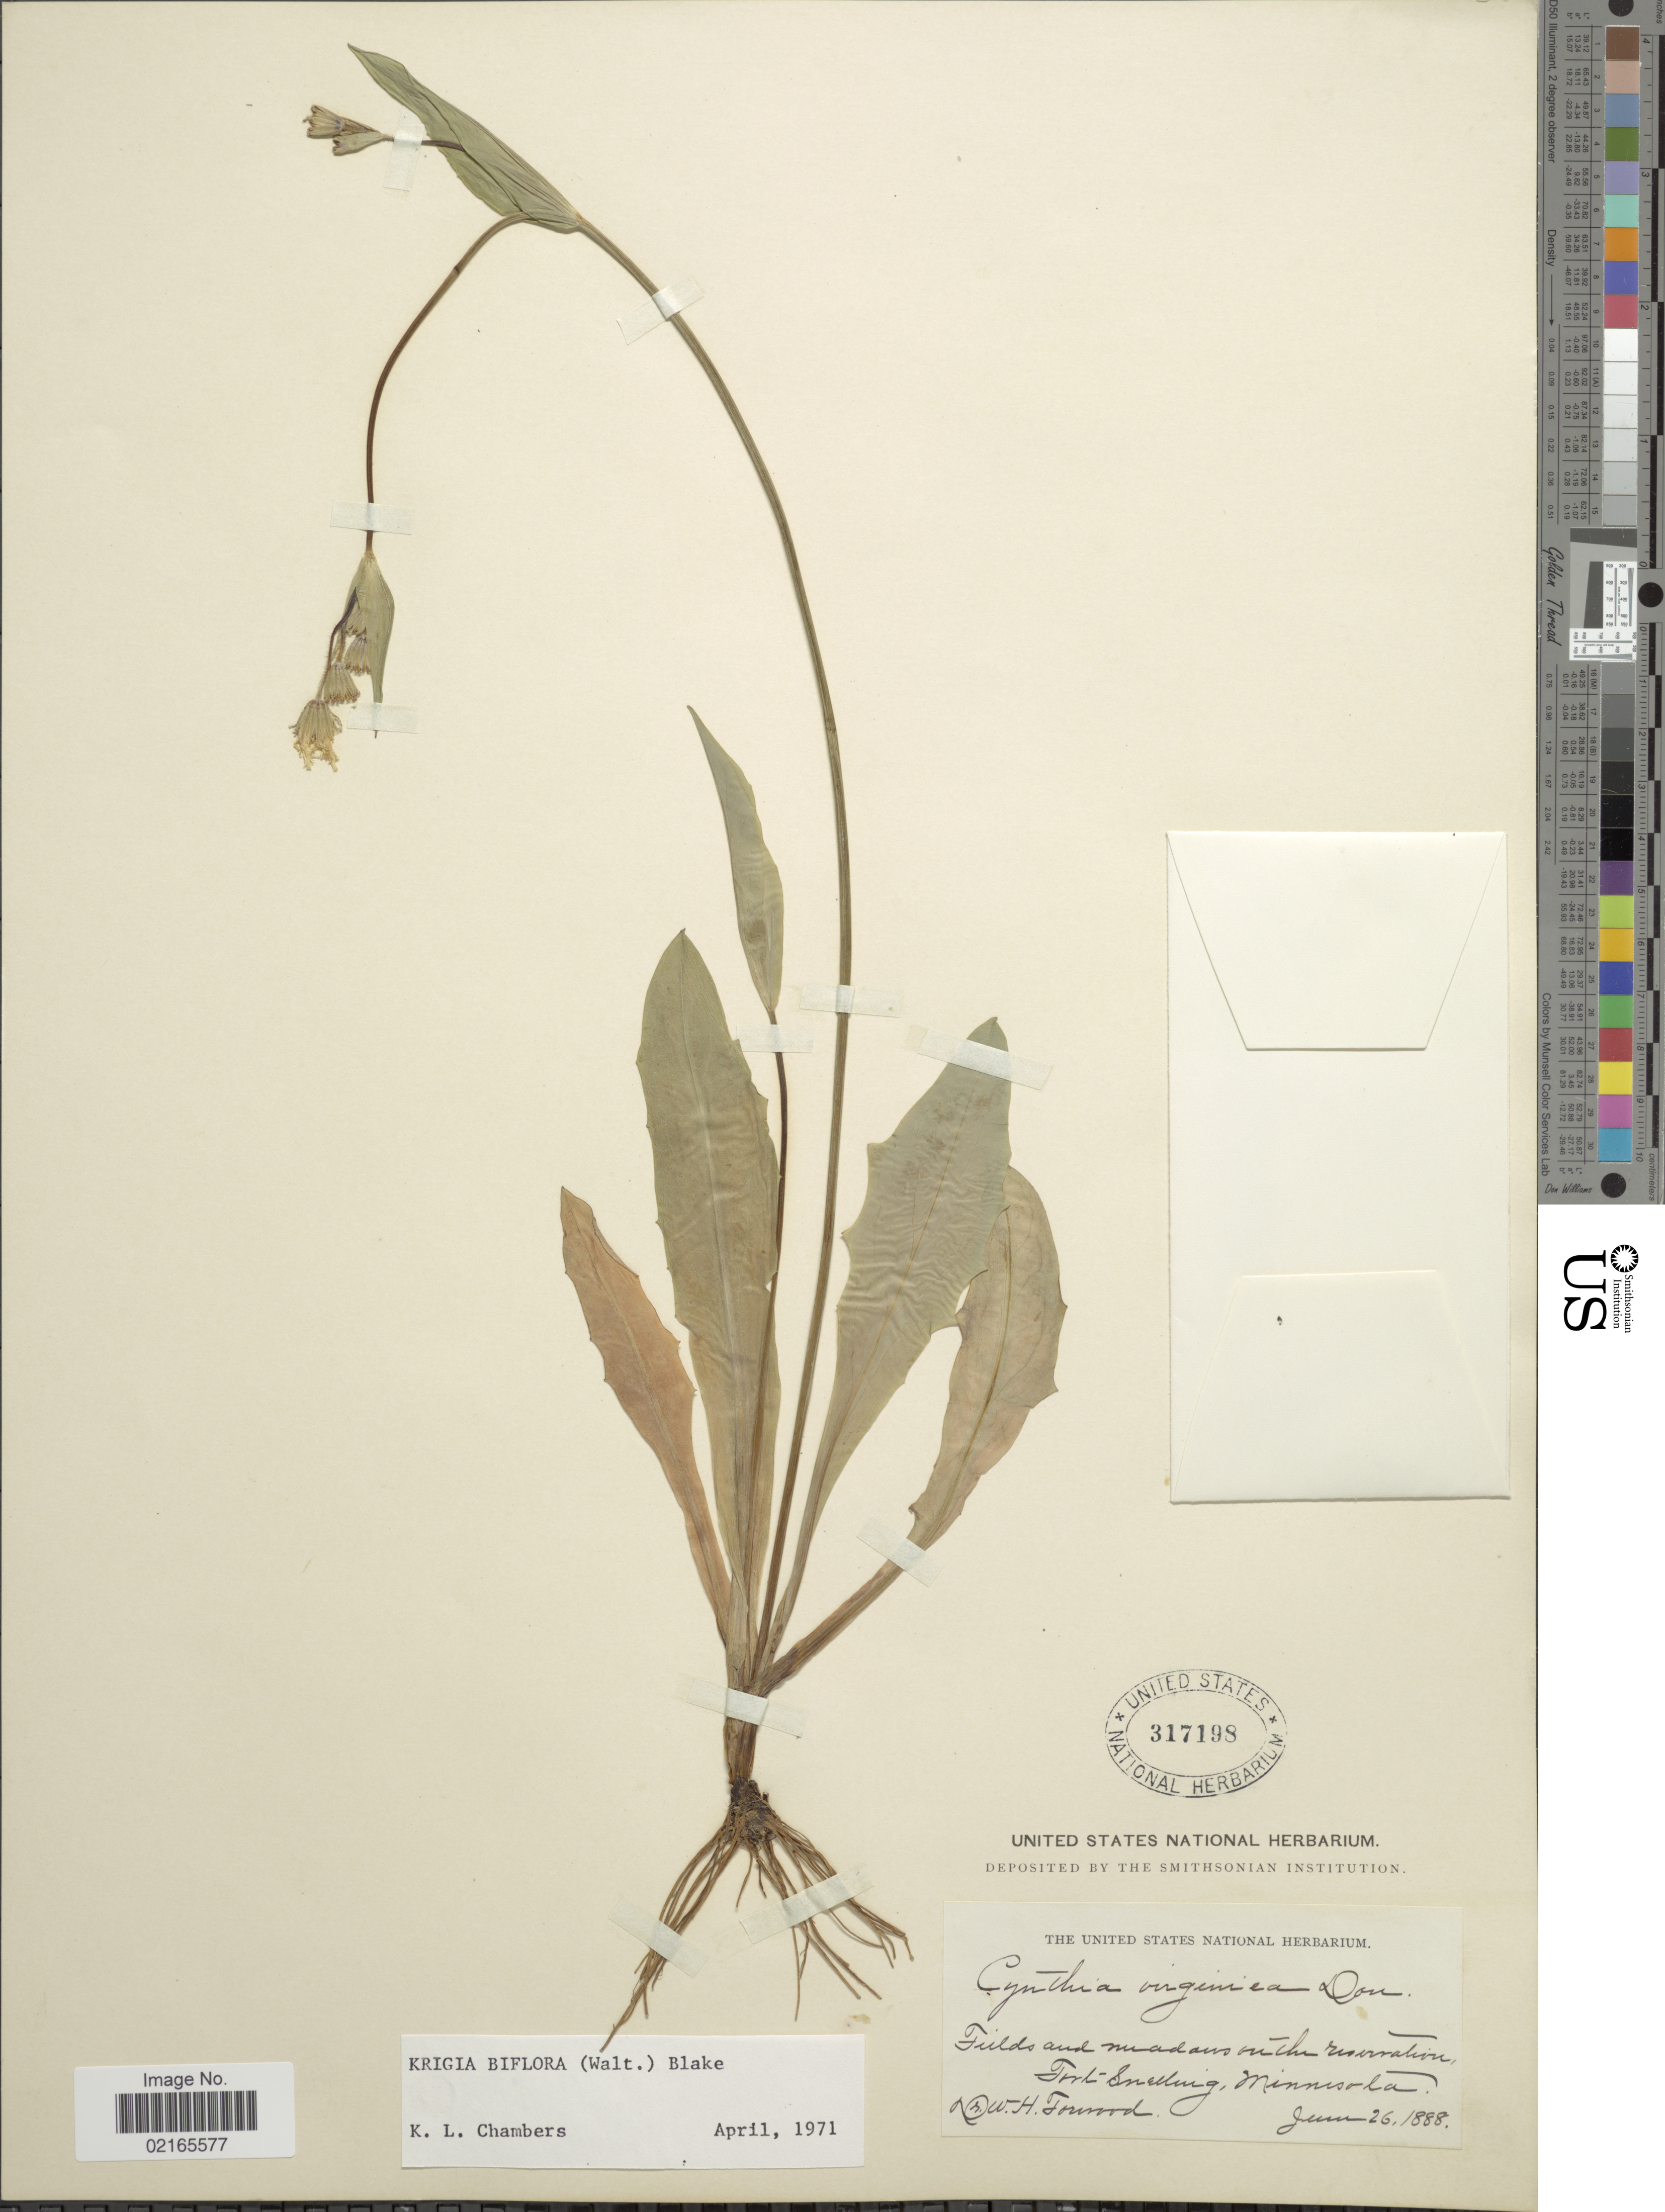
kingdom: Plantae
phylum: Tracheophyta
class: Magnoliopsida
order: Asterales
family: Asteraceae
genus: Krigia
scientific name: Krigia biflora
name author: (Walter) S.F. Blake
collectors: W. Forwood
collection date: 1888-06-26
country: United States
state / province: Minnesota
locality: Fields and meadows on the reservation Fort Snelling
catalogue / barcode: US 317198